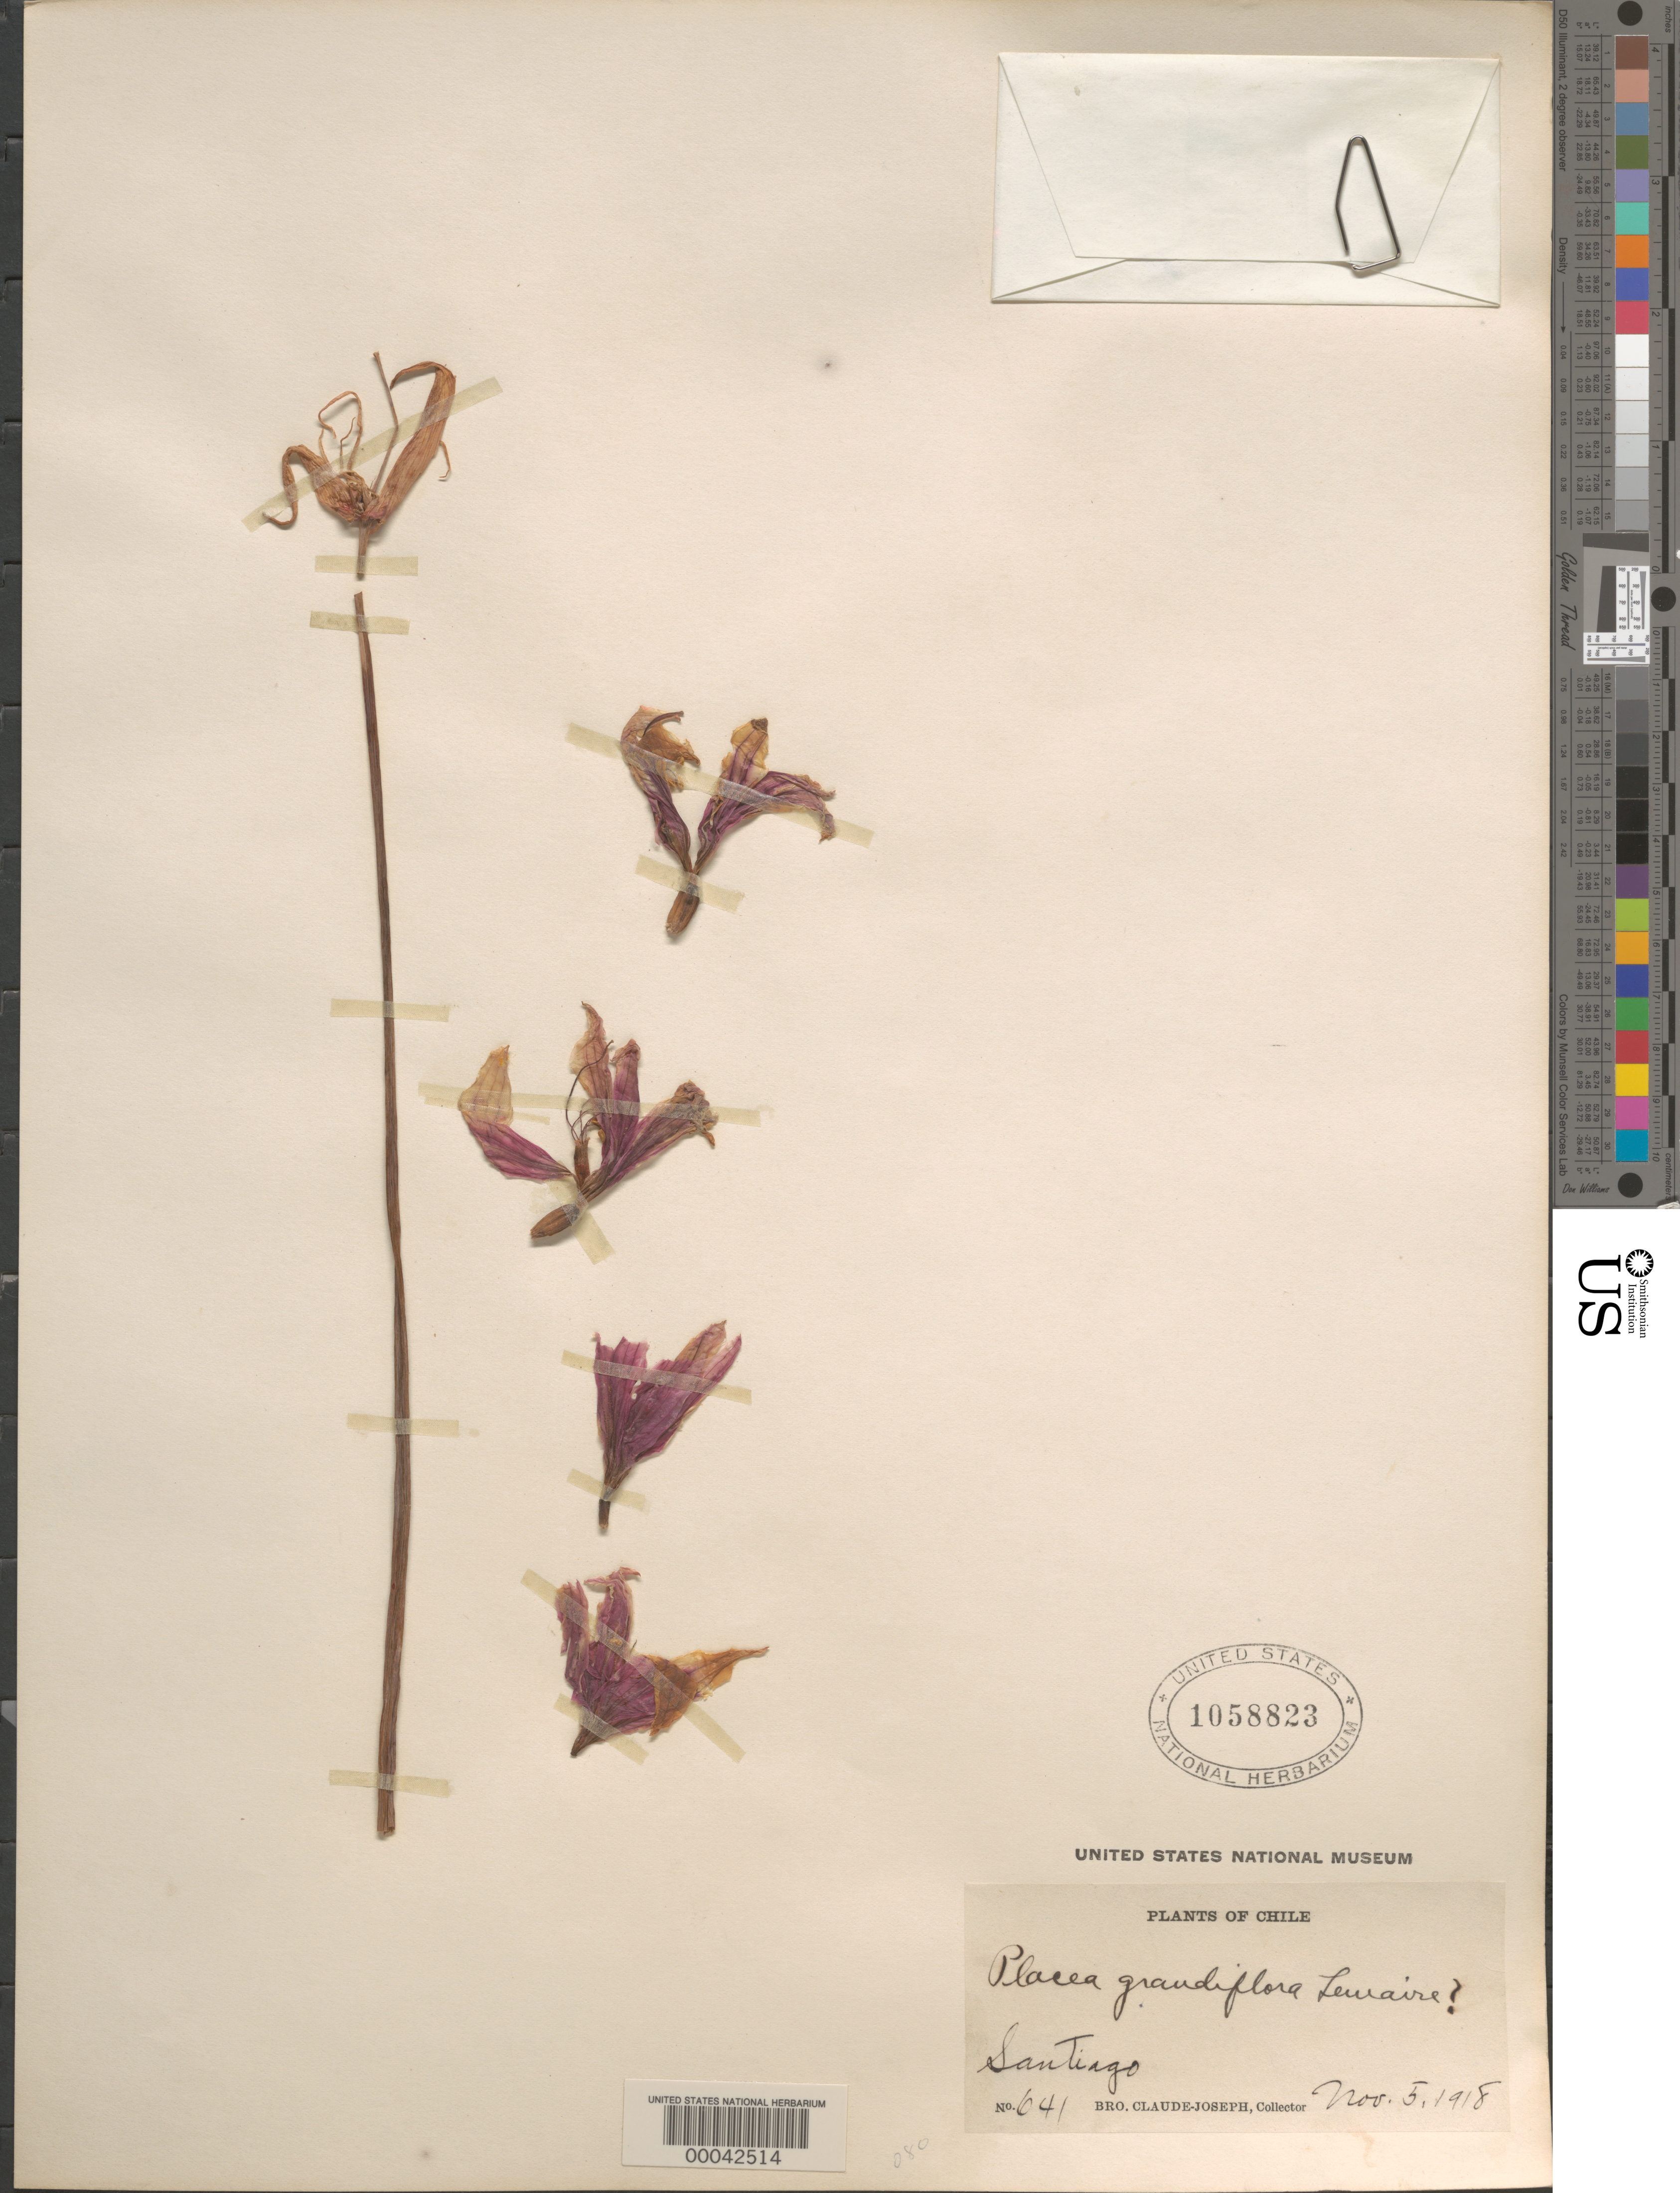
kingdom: Plantae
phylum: Tracheophyta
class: Liliopsida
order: Asparagales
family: Amaryllidaceae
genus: Placea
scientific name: Placea grandiflora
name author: Lem.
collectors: Bro. Claude-Joseph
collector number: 641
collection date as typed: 05 Nov 1918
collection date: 1918-11-05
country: Chile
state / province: Región Metropolitana (RM)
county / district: Santiago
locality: Santiago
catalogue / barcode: US 1058823